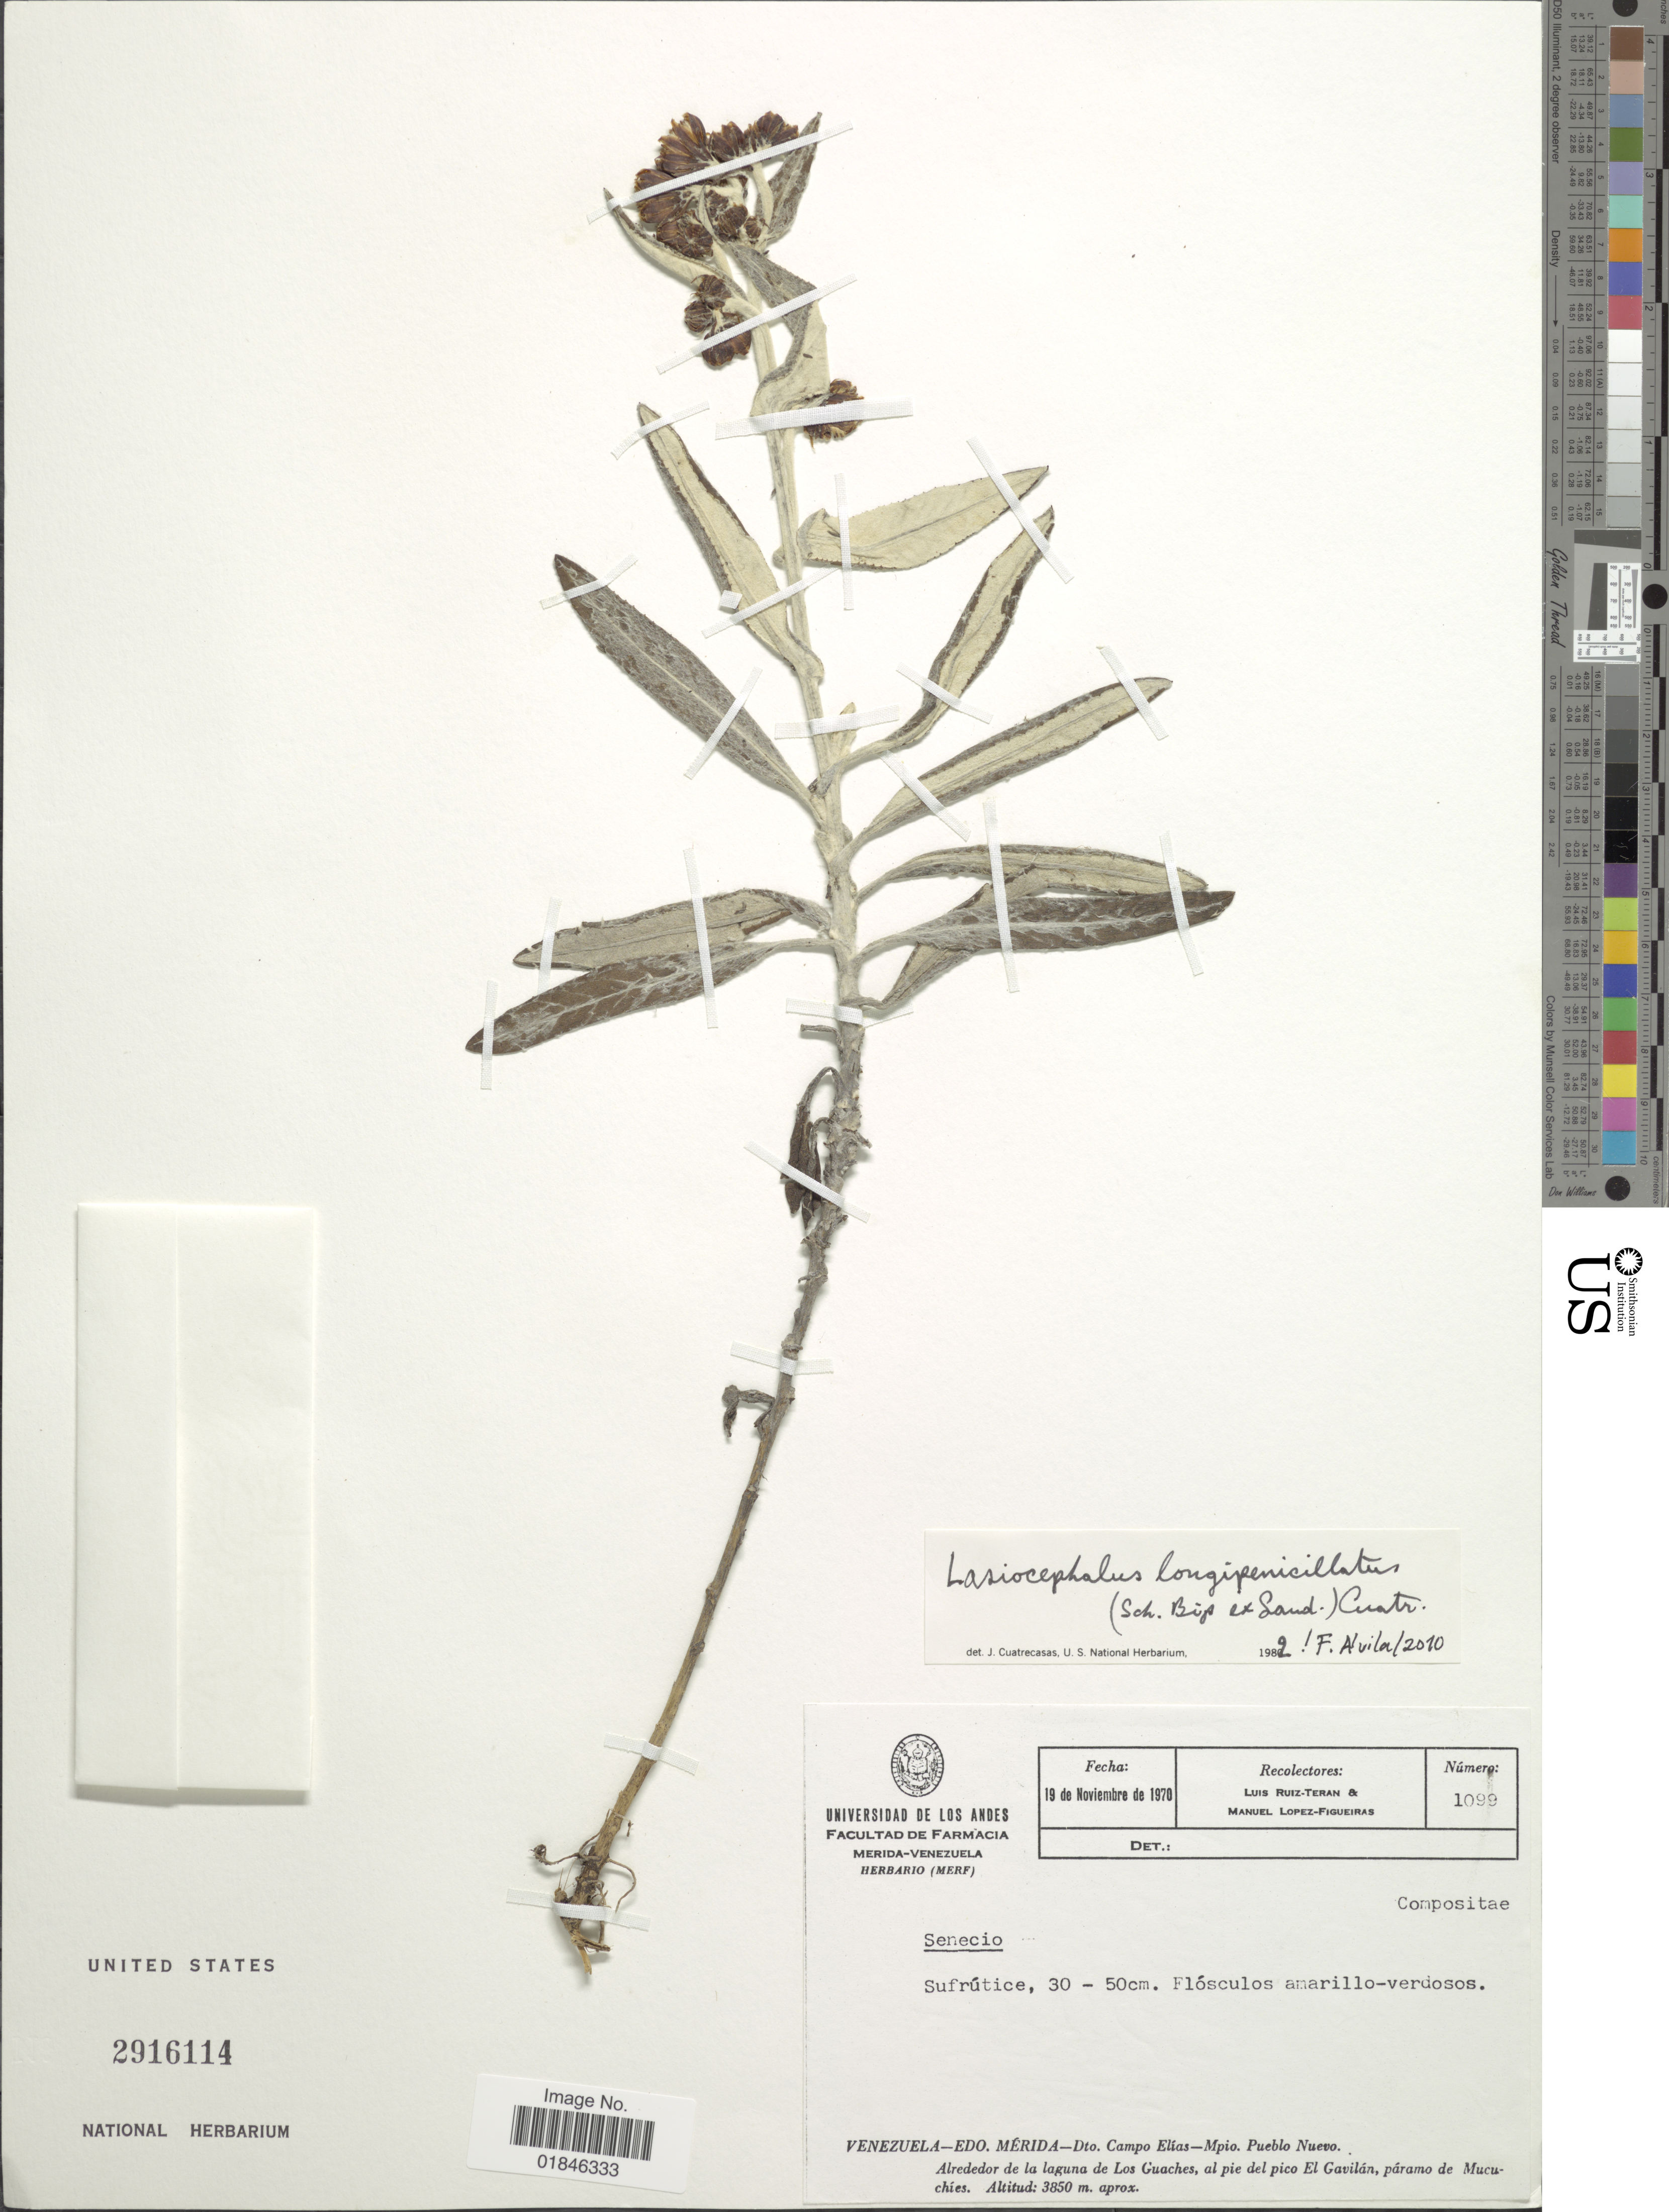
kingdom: Plantae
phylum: Tracheophyta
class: Magnoliopsida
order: Asterales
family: Asteraceae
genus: Senecio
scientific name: Senecio longepenicillatus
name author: Sch. Bip. ex Sandw.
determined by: Salomon, Luciana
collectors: L. E. Ruíz-Terán & M. Lopéz-F.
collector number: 1099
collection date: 1970-11-19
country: Venezuela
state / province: Mérida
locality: Venezuela-Edo. Merida - Dto. Campo Elias -Mpio. Pueblo Nuevo. Alrededor de la laguna de los Guaches, al pie del pico El Gavilan. paramo de Mucuchies.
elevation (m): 3850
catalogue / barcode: US 2916114